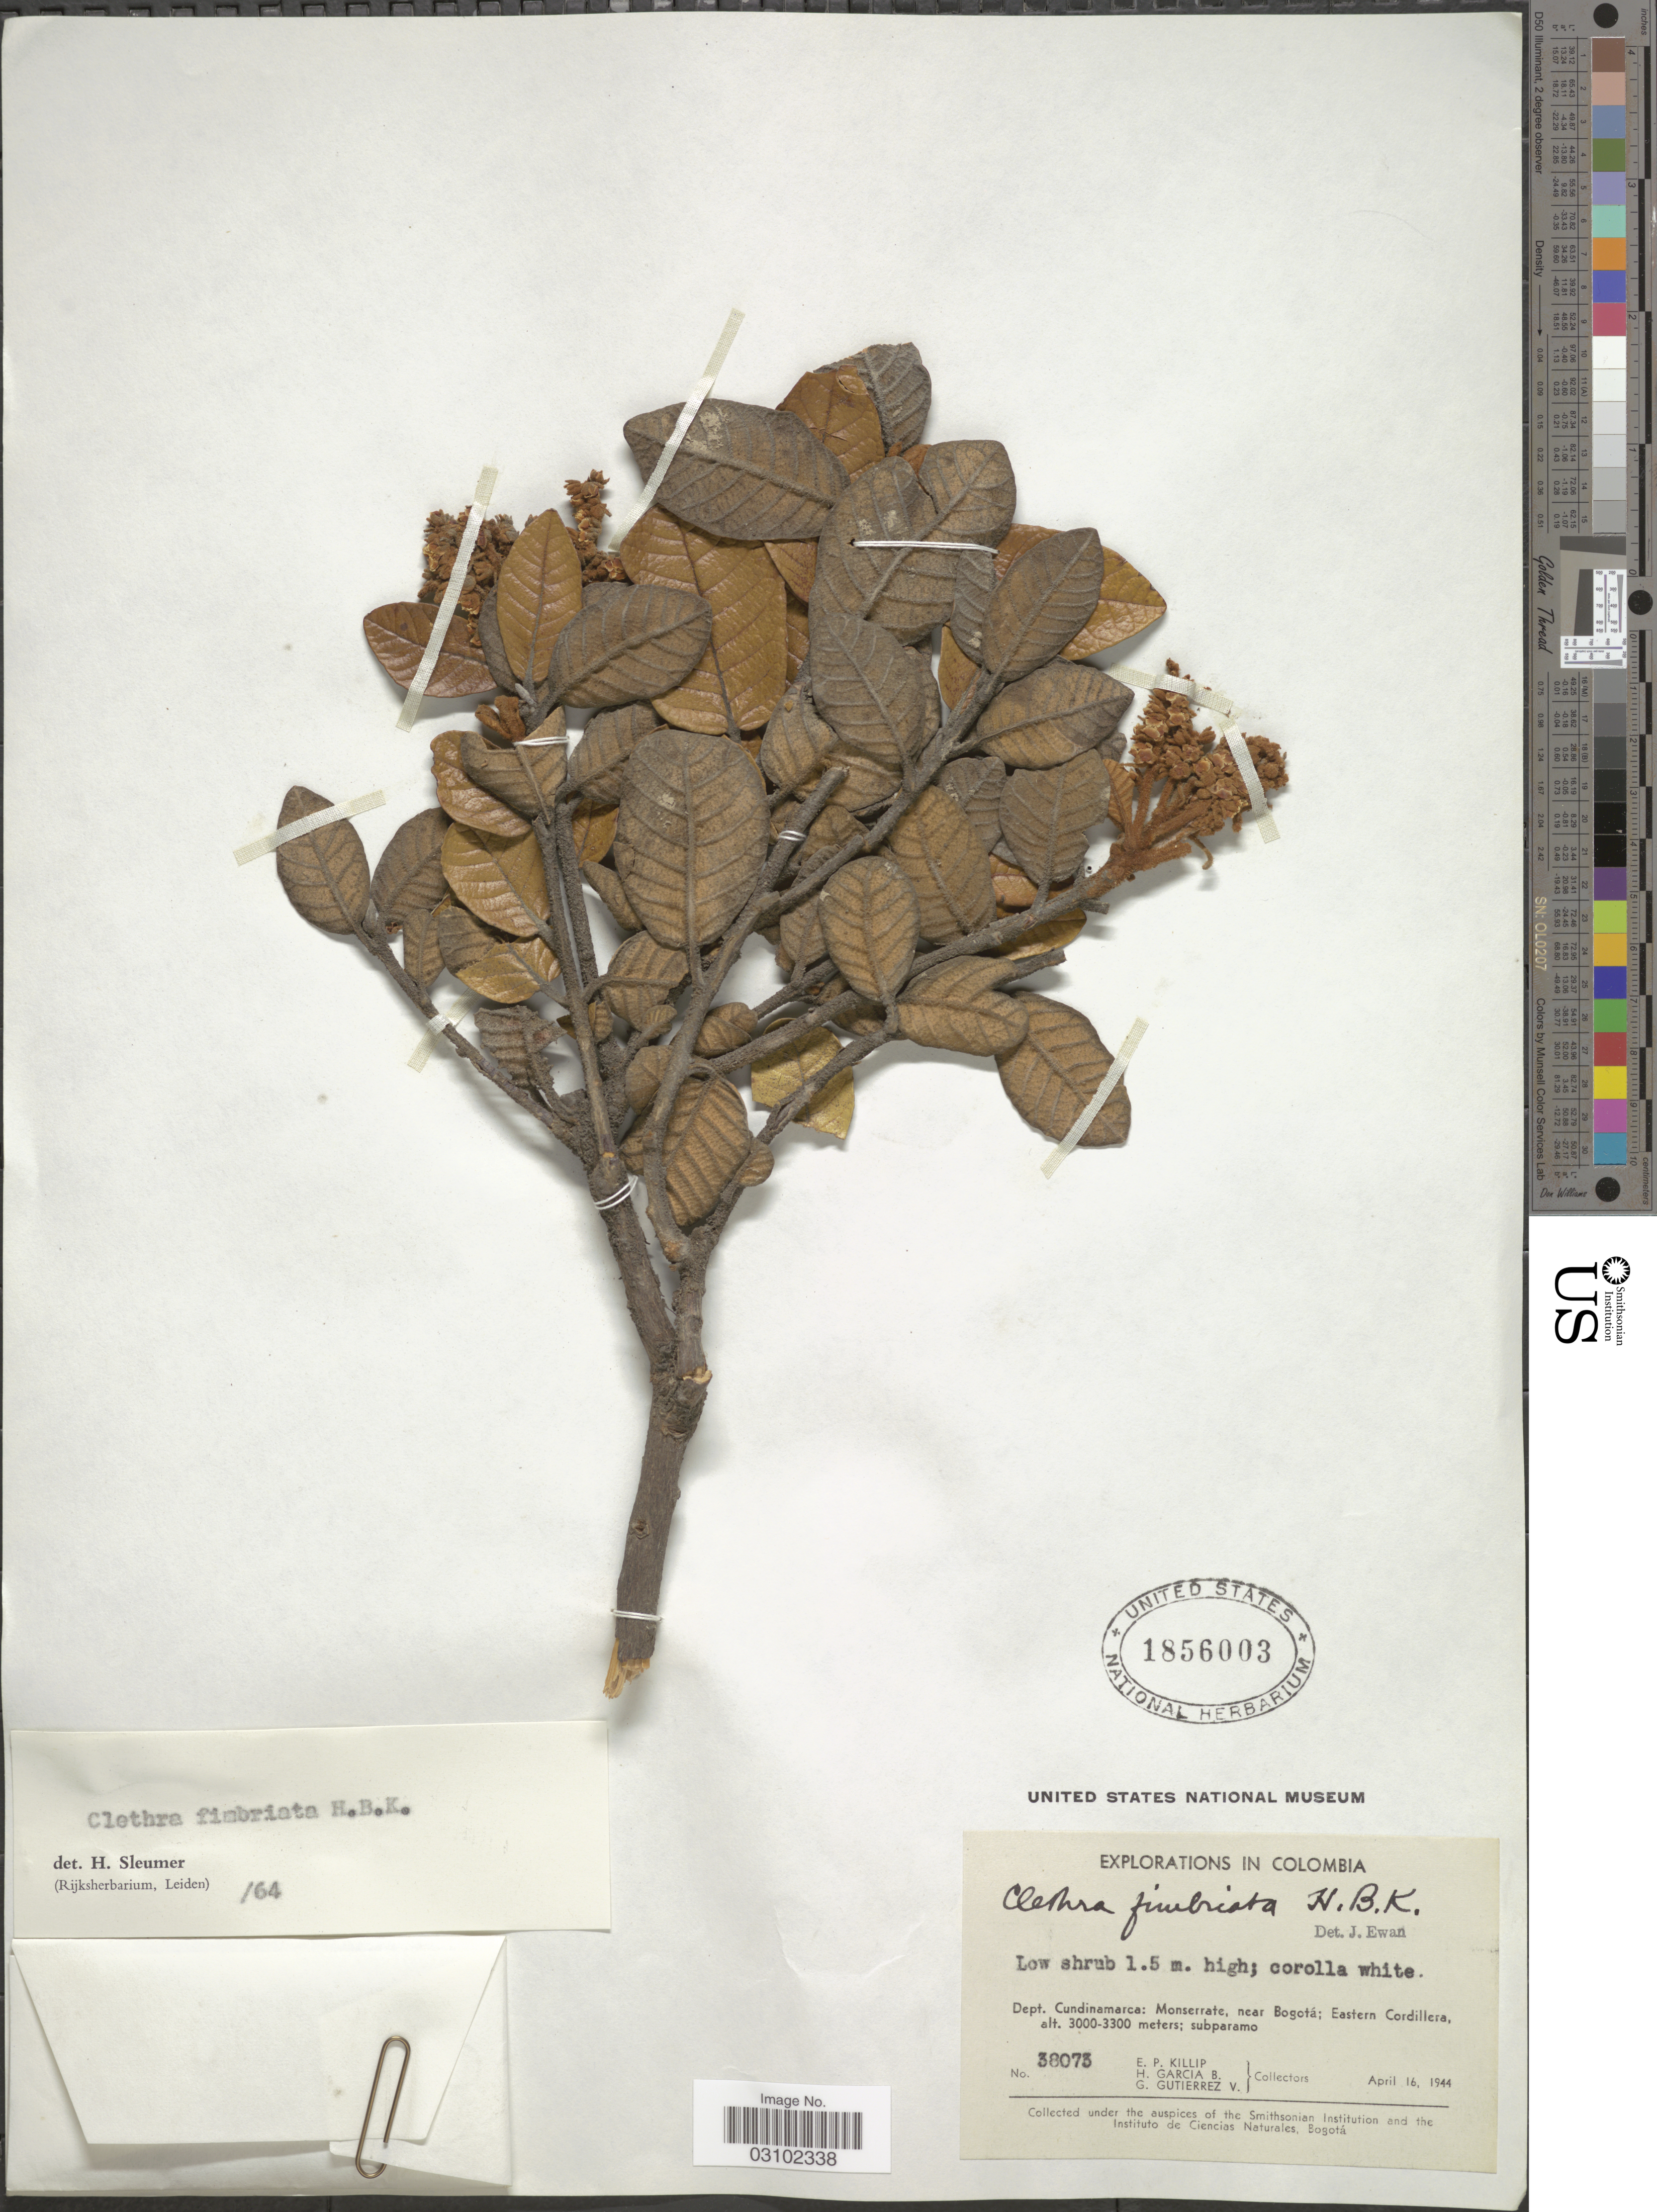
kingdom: Plantae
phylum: Tracheophyta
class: Magnoliopsida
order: Ericales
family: Clethraceae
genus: Clethra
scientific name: Clethra fimbriata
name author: Kunth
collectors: E. P. Killip, H. García B. & G. Gutiérrez V.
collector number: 38073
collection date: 1944-04-16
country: Colombia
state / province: Cundinamarca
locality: Dept. Cundinmarca: Monserrate, near Bogotá; Eastern Cordillera.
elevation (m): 3000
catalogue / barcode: US 1856003